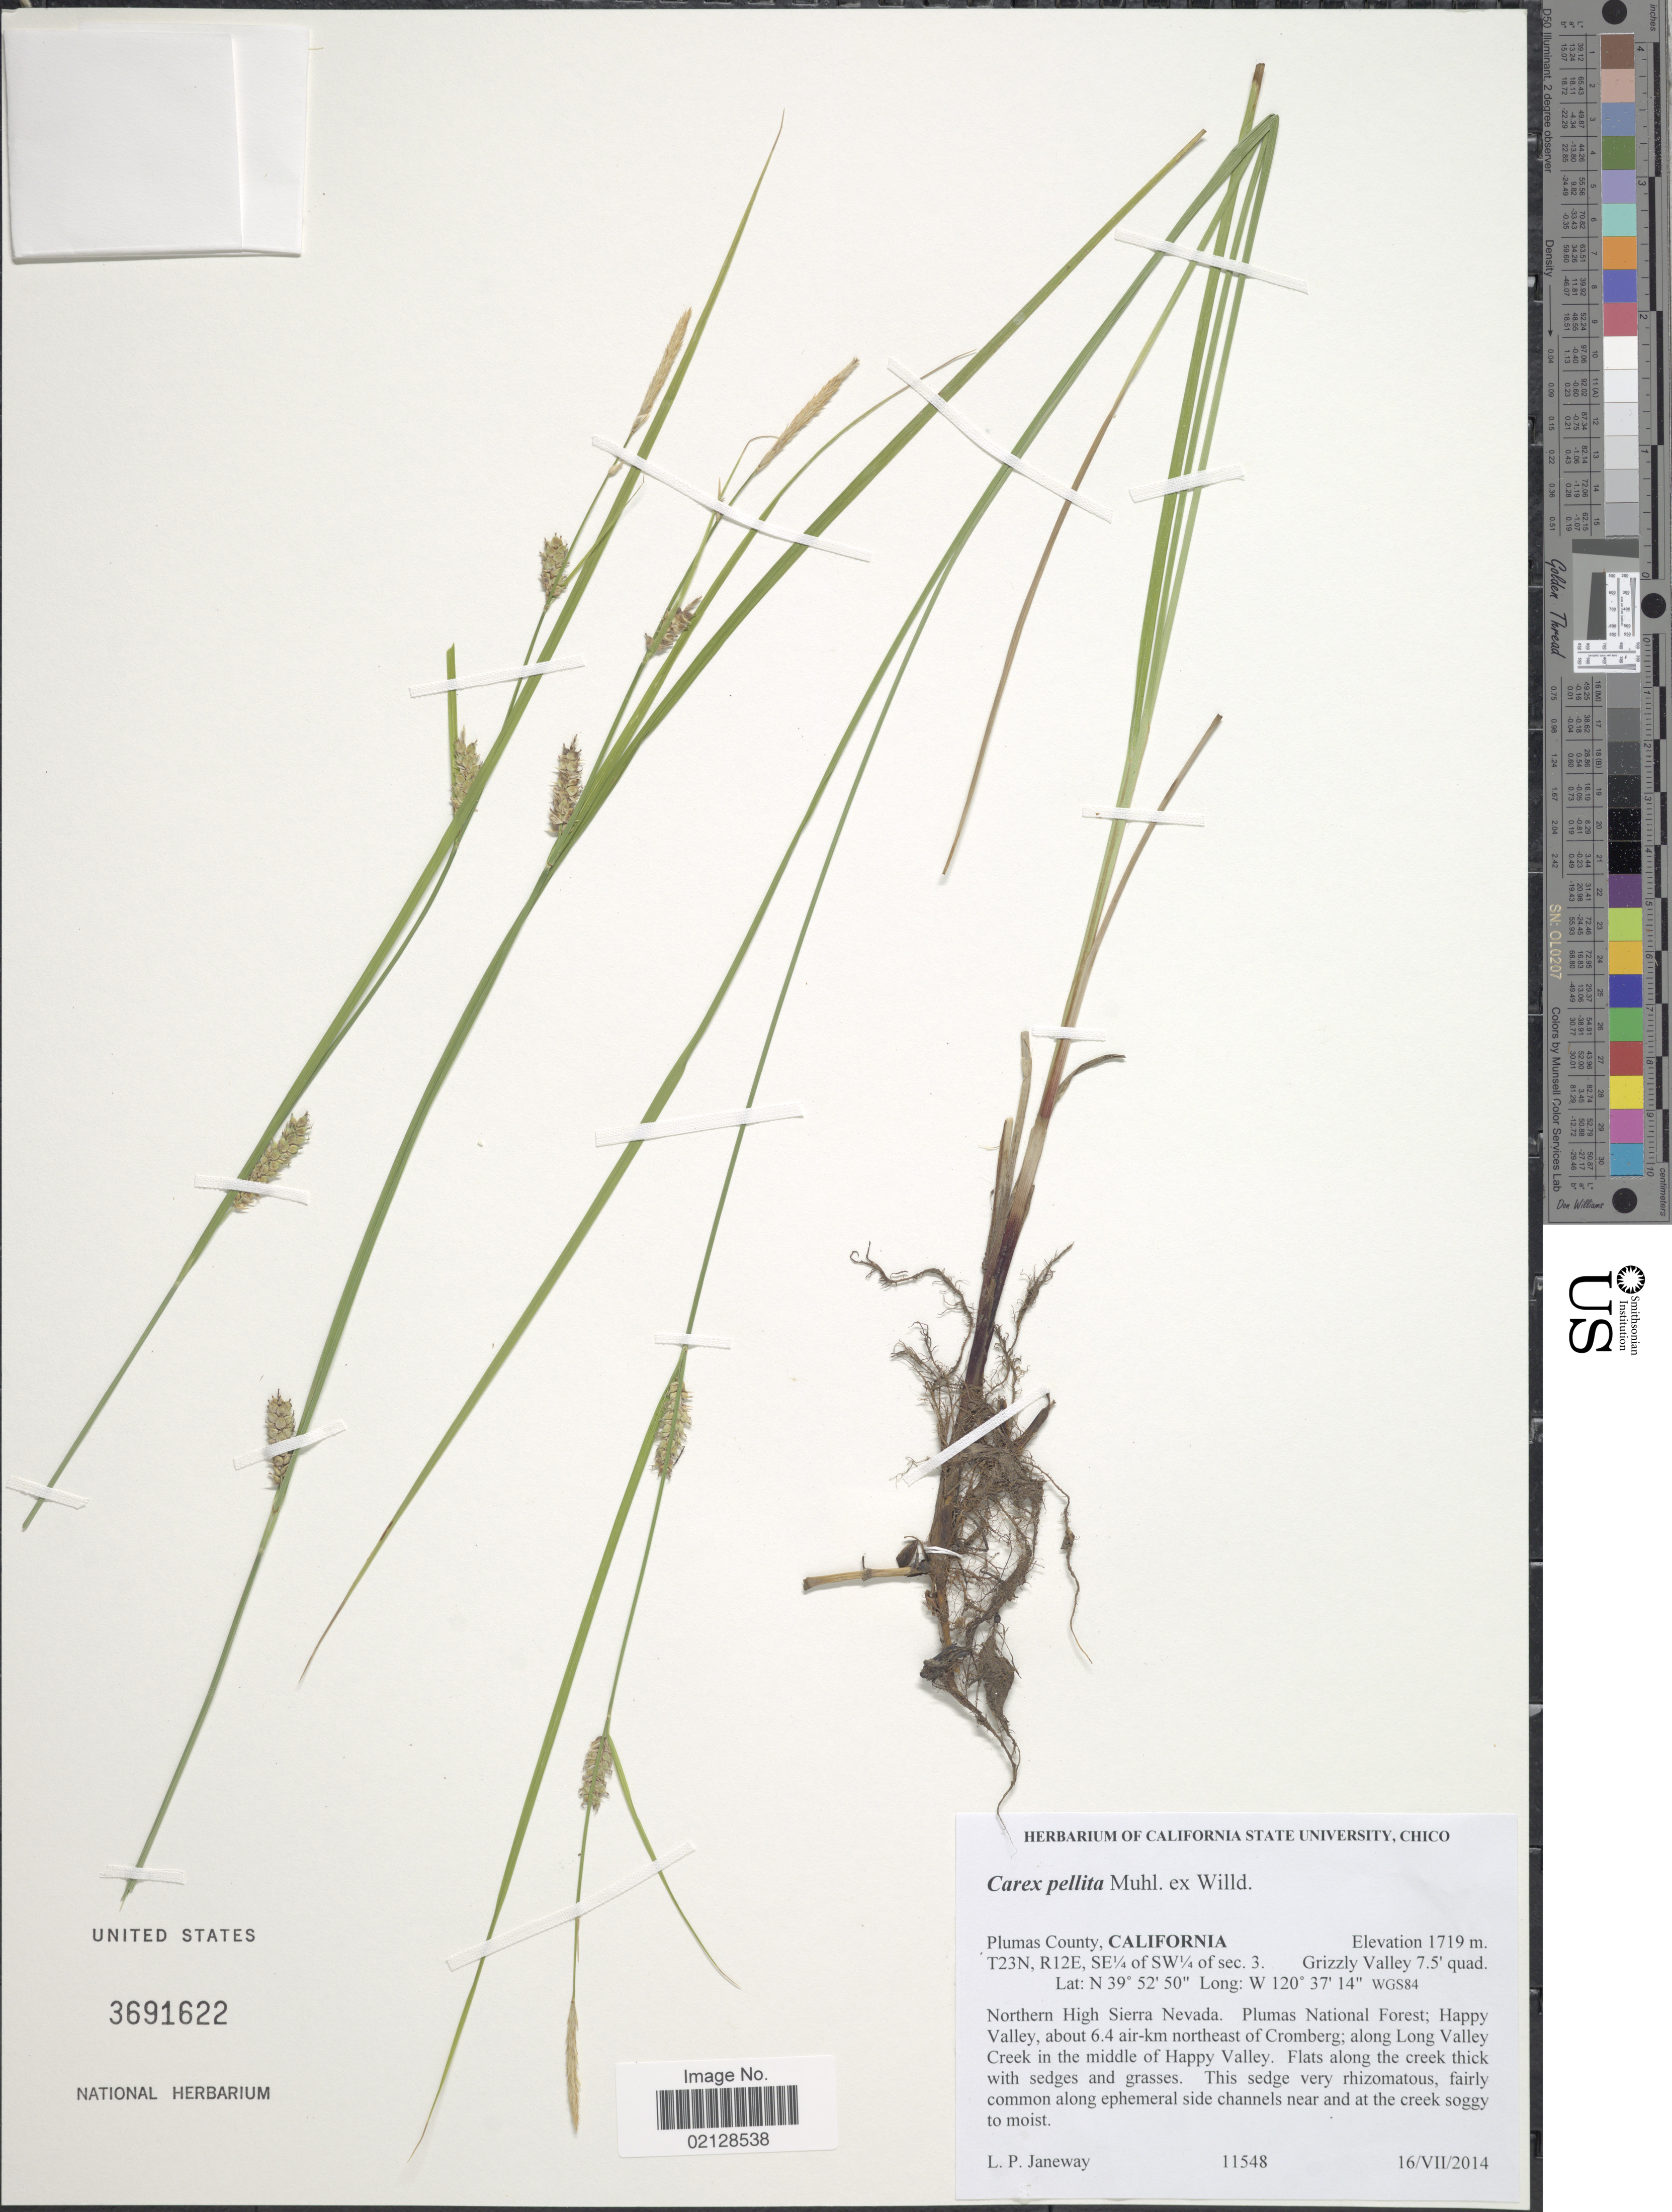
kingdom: Plantae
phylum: Tracheophyta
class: Liliopsida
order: Poales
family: Cyperaceae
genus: Carex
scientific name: Carex pellita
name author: Muhl. ex Willd.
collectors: L. P. Janeway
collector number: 11548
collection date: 2014-07-16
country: United States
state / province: California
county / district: Plumas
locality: Plumas County, California, T23N, R12E, SE¼ of SW¼ of Sec. 3, Grizzly Valley 7.5 quad, Northern High Sierra Nevada, Plumas National Forest, Happy Valley, about 6.4 air-km northeast of Cromberg, along Long Valley Creek in the middle of Happy Valley, WGS 84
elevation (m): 1719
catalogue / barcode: US 3691622